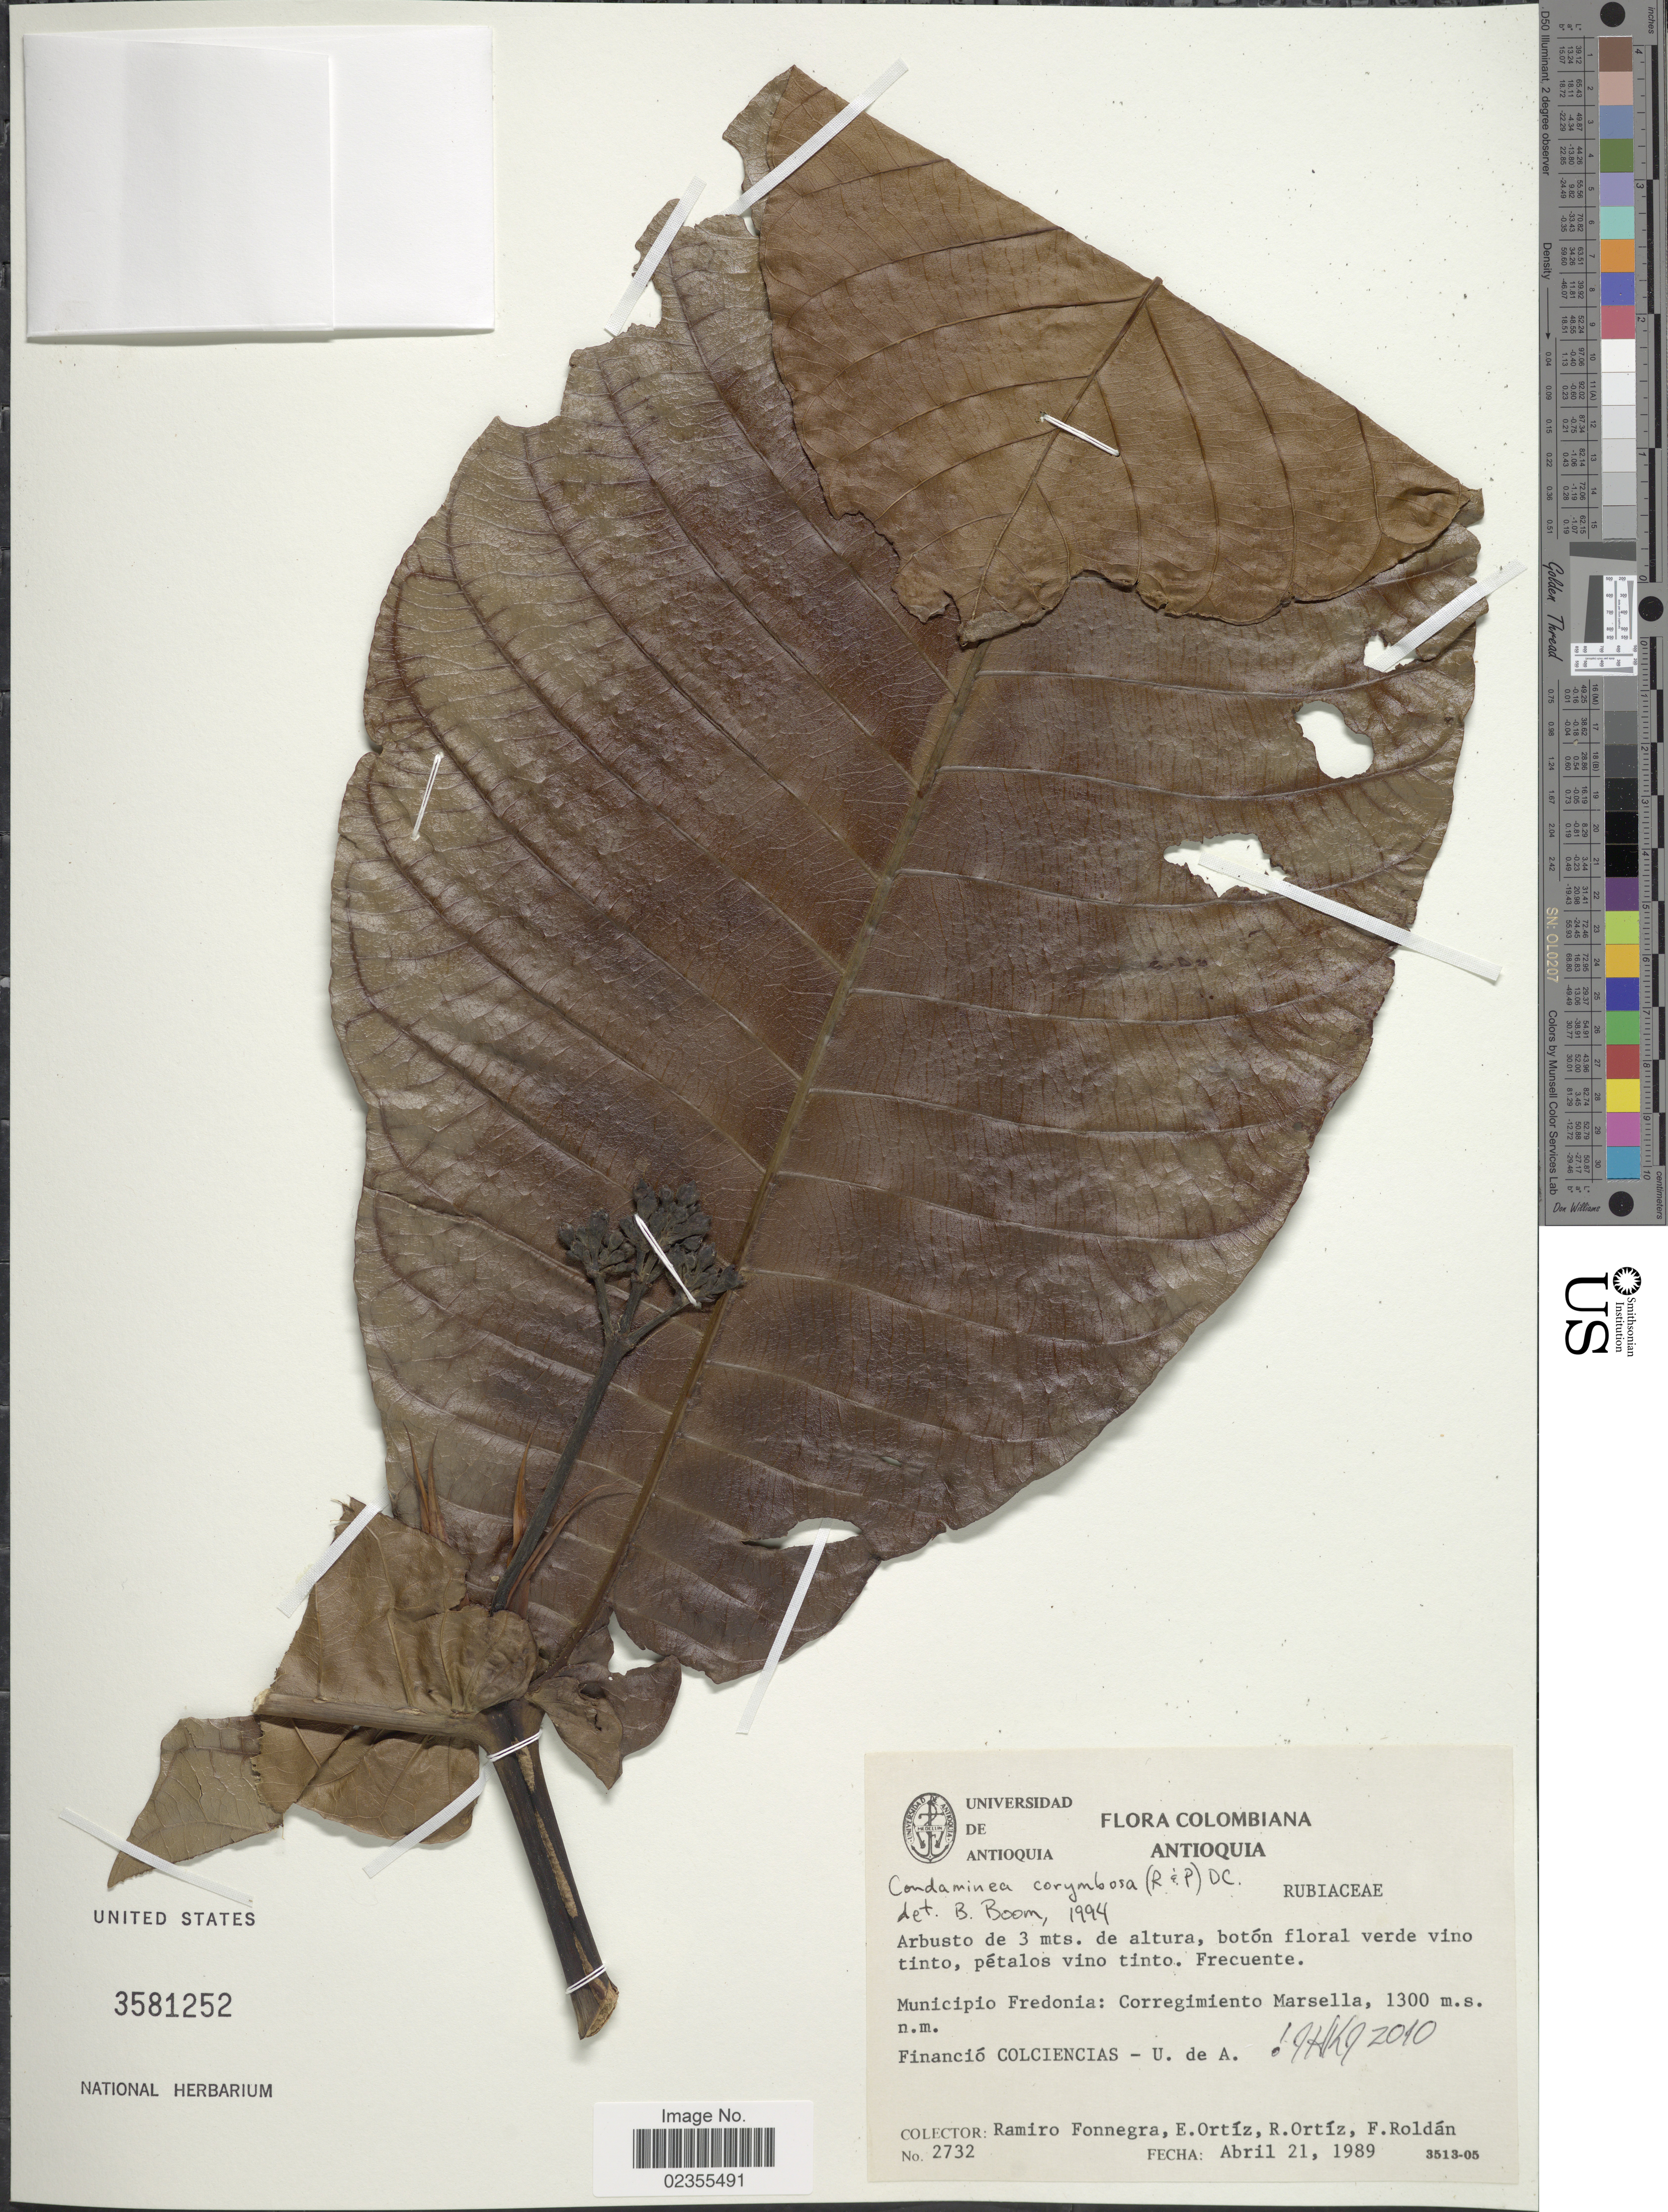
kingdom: Plantae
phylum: Tracheophyta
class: Magnoliopsida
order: Gentianales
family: Rubiaceae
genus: Condaminea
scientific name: Condaminea corymbosa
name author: (Ruiz & Pav.) DC.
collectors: R. Fonnegra, E. Ortíz, R. Ortíz & F. J. Roldán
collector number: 2732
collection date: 1989-04-21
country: Colombia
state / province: Antioquia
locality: Municipio Fredonia: Corregimiento Marsella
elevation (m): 1300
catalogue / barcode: US 3581252